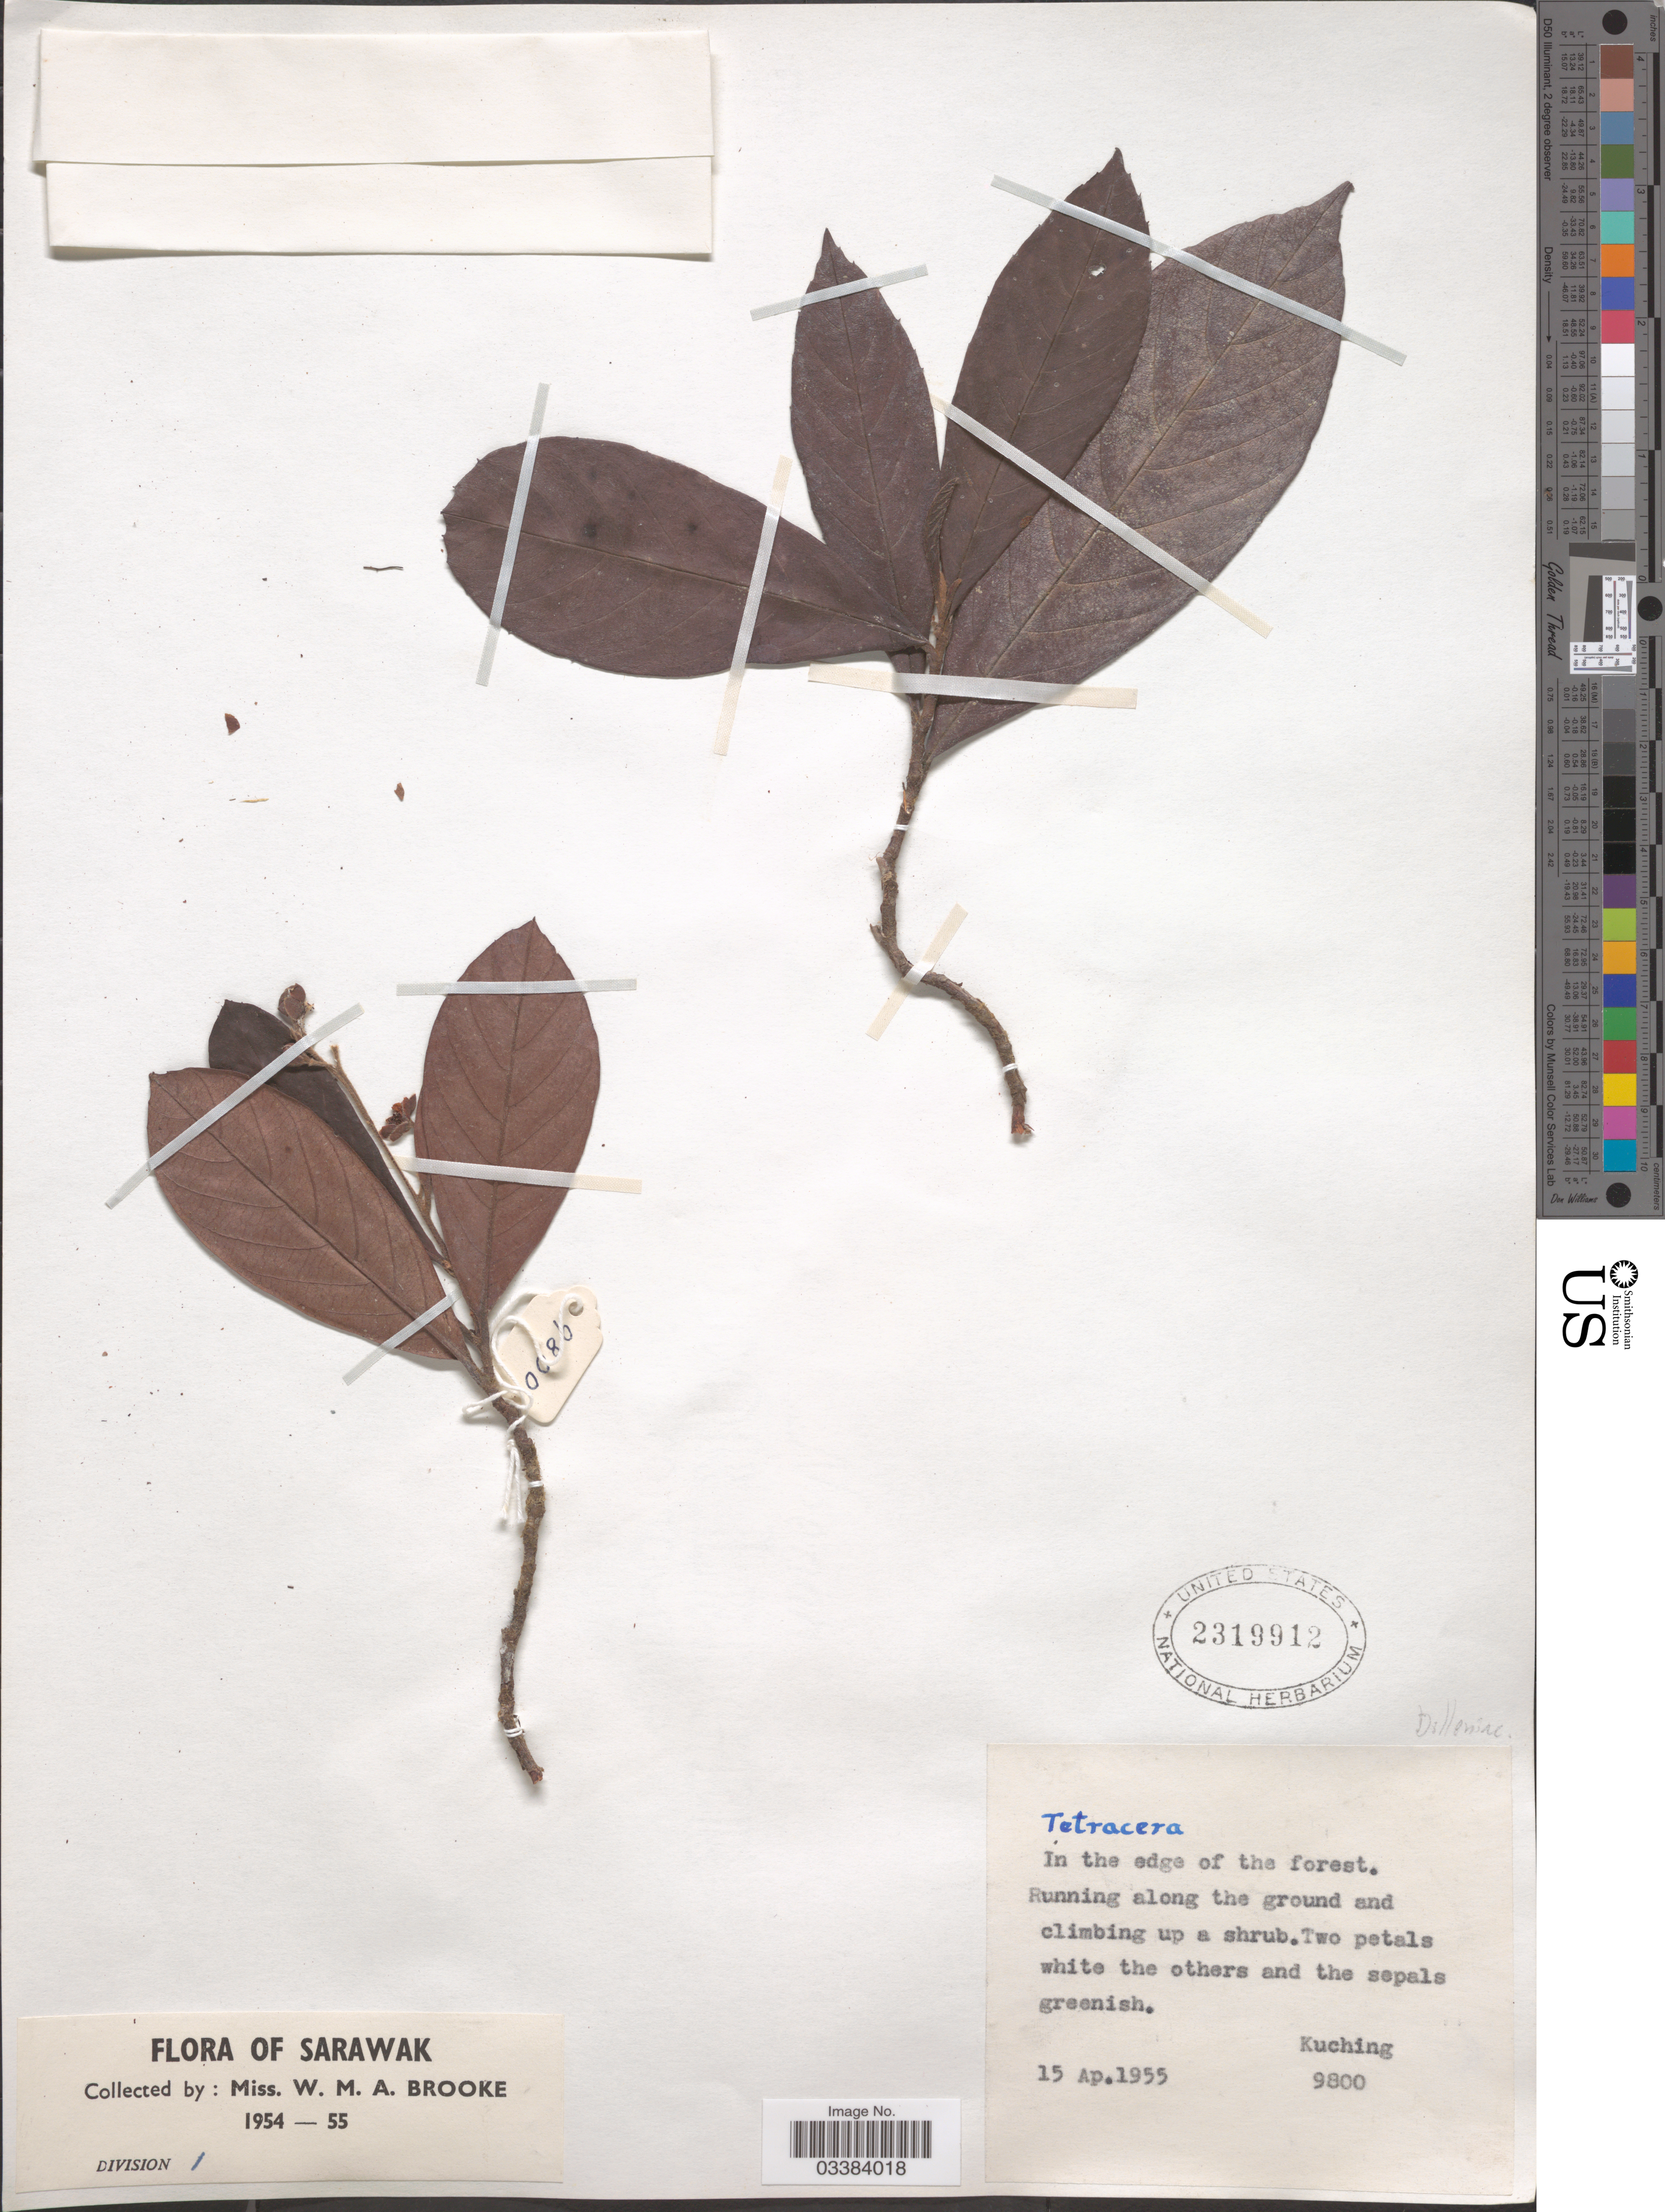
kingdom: Plantae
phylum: Tracheophyta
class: Magnoliopsida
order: Dilleniales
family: Dilleniaceae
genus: Tetracera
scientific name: Tetracera sp.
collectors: W. Brooke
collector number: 9800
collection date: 1955-04-15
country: Malaysia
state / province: Sarawak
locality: Running along the ground and climbing up a shrub. Kuching.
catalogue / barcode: US 2319912